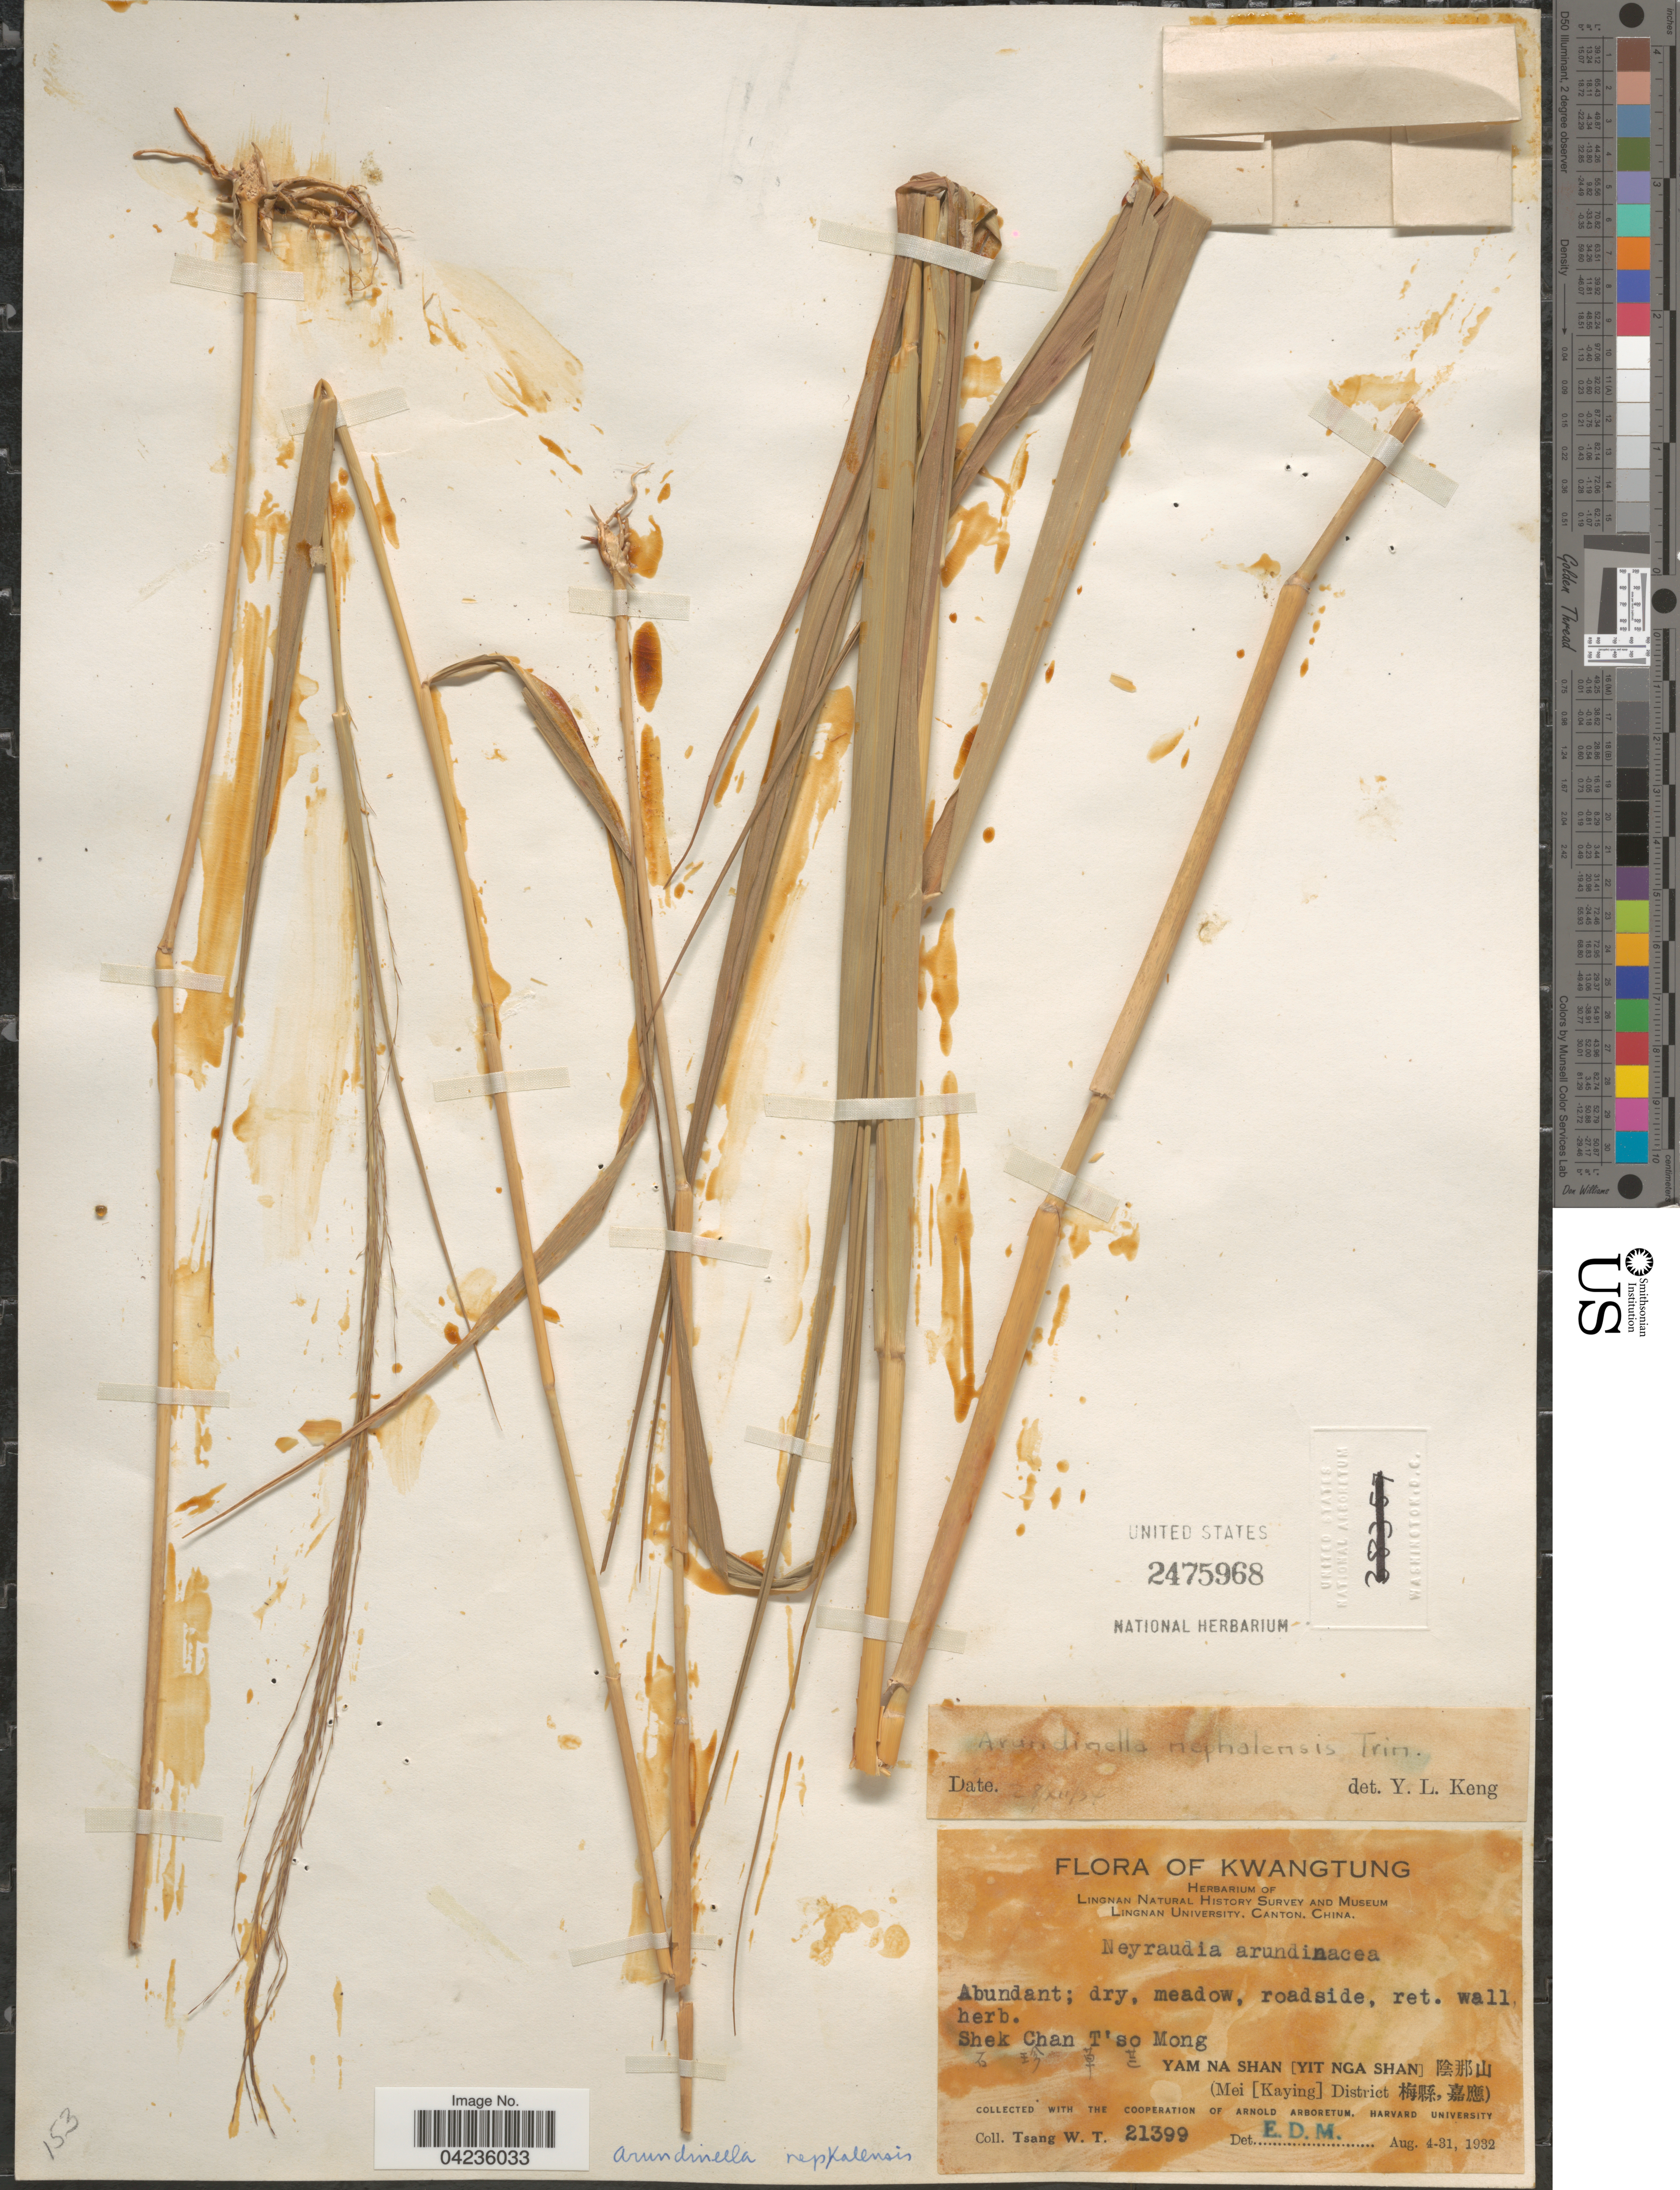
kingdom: Plantae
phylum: Tracheophyta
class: Liliopsida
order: Poales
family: Poaceae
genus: Arundinella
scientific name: Arundinella nepalensis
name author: Trin.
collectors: W. T. Tsang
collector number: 21399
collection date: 1932-08-04/1932-08-31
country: China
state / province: Guangdong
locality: Kwangtung. Lingnan Natural History Survey and Museum Lingnan University, Canton, China. Shek Chan T'so Mong X. Yam Na Shan [Yit Nga Shan] X. (Mei [Kaying] District X).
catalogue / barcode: US 2475968